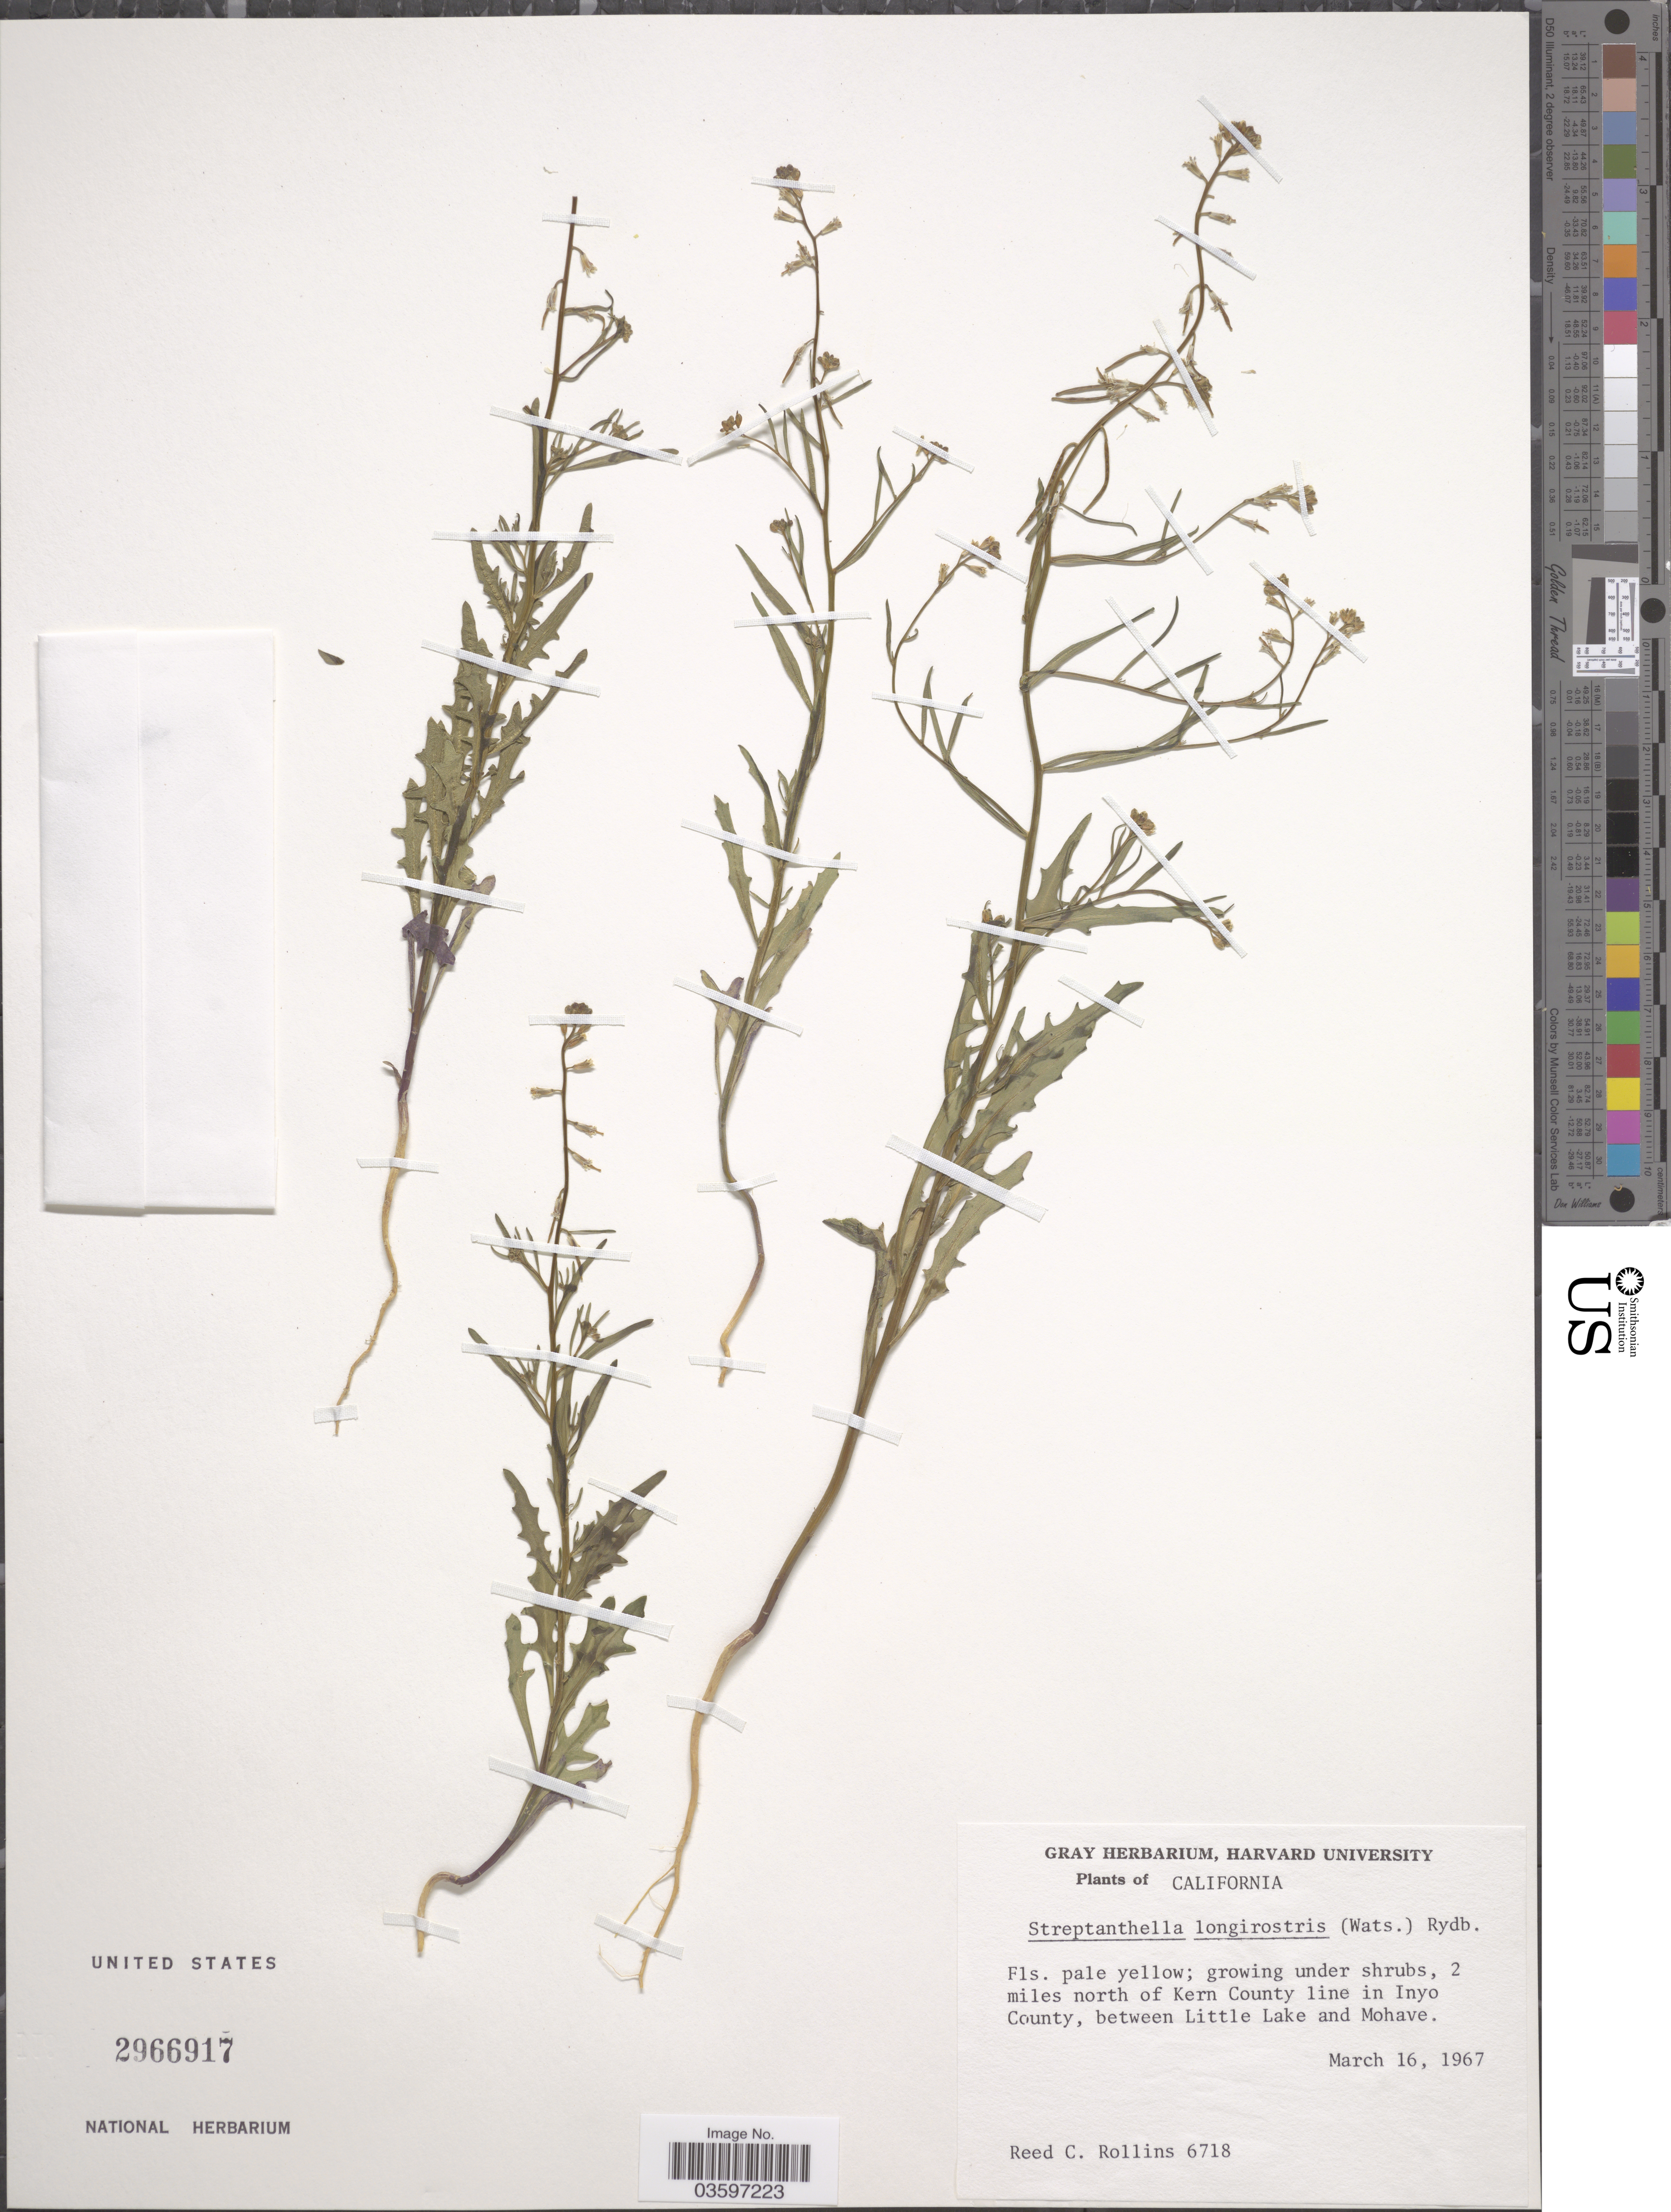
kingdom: Plantae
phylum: Tracheophyta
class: Magnoliopsida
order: Brassicales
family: Brassicaceae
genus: Streptanthella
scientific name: Streptanthella longirostris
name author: (S. Watson) Rydb.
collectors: R. C. Rollins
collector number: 6718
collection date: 1967-03-16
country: United States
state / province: California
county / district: Kern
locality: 2 miles north of Kern County line in Inyo County, between Little Lake and Mohave.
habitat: grows under shrubs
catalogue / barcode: US 2966917